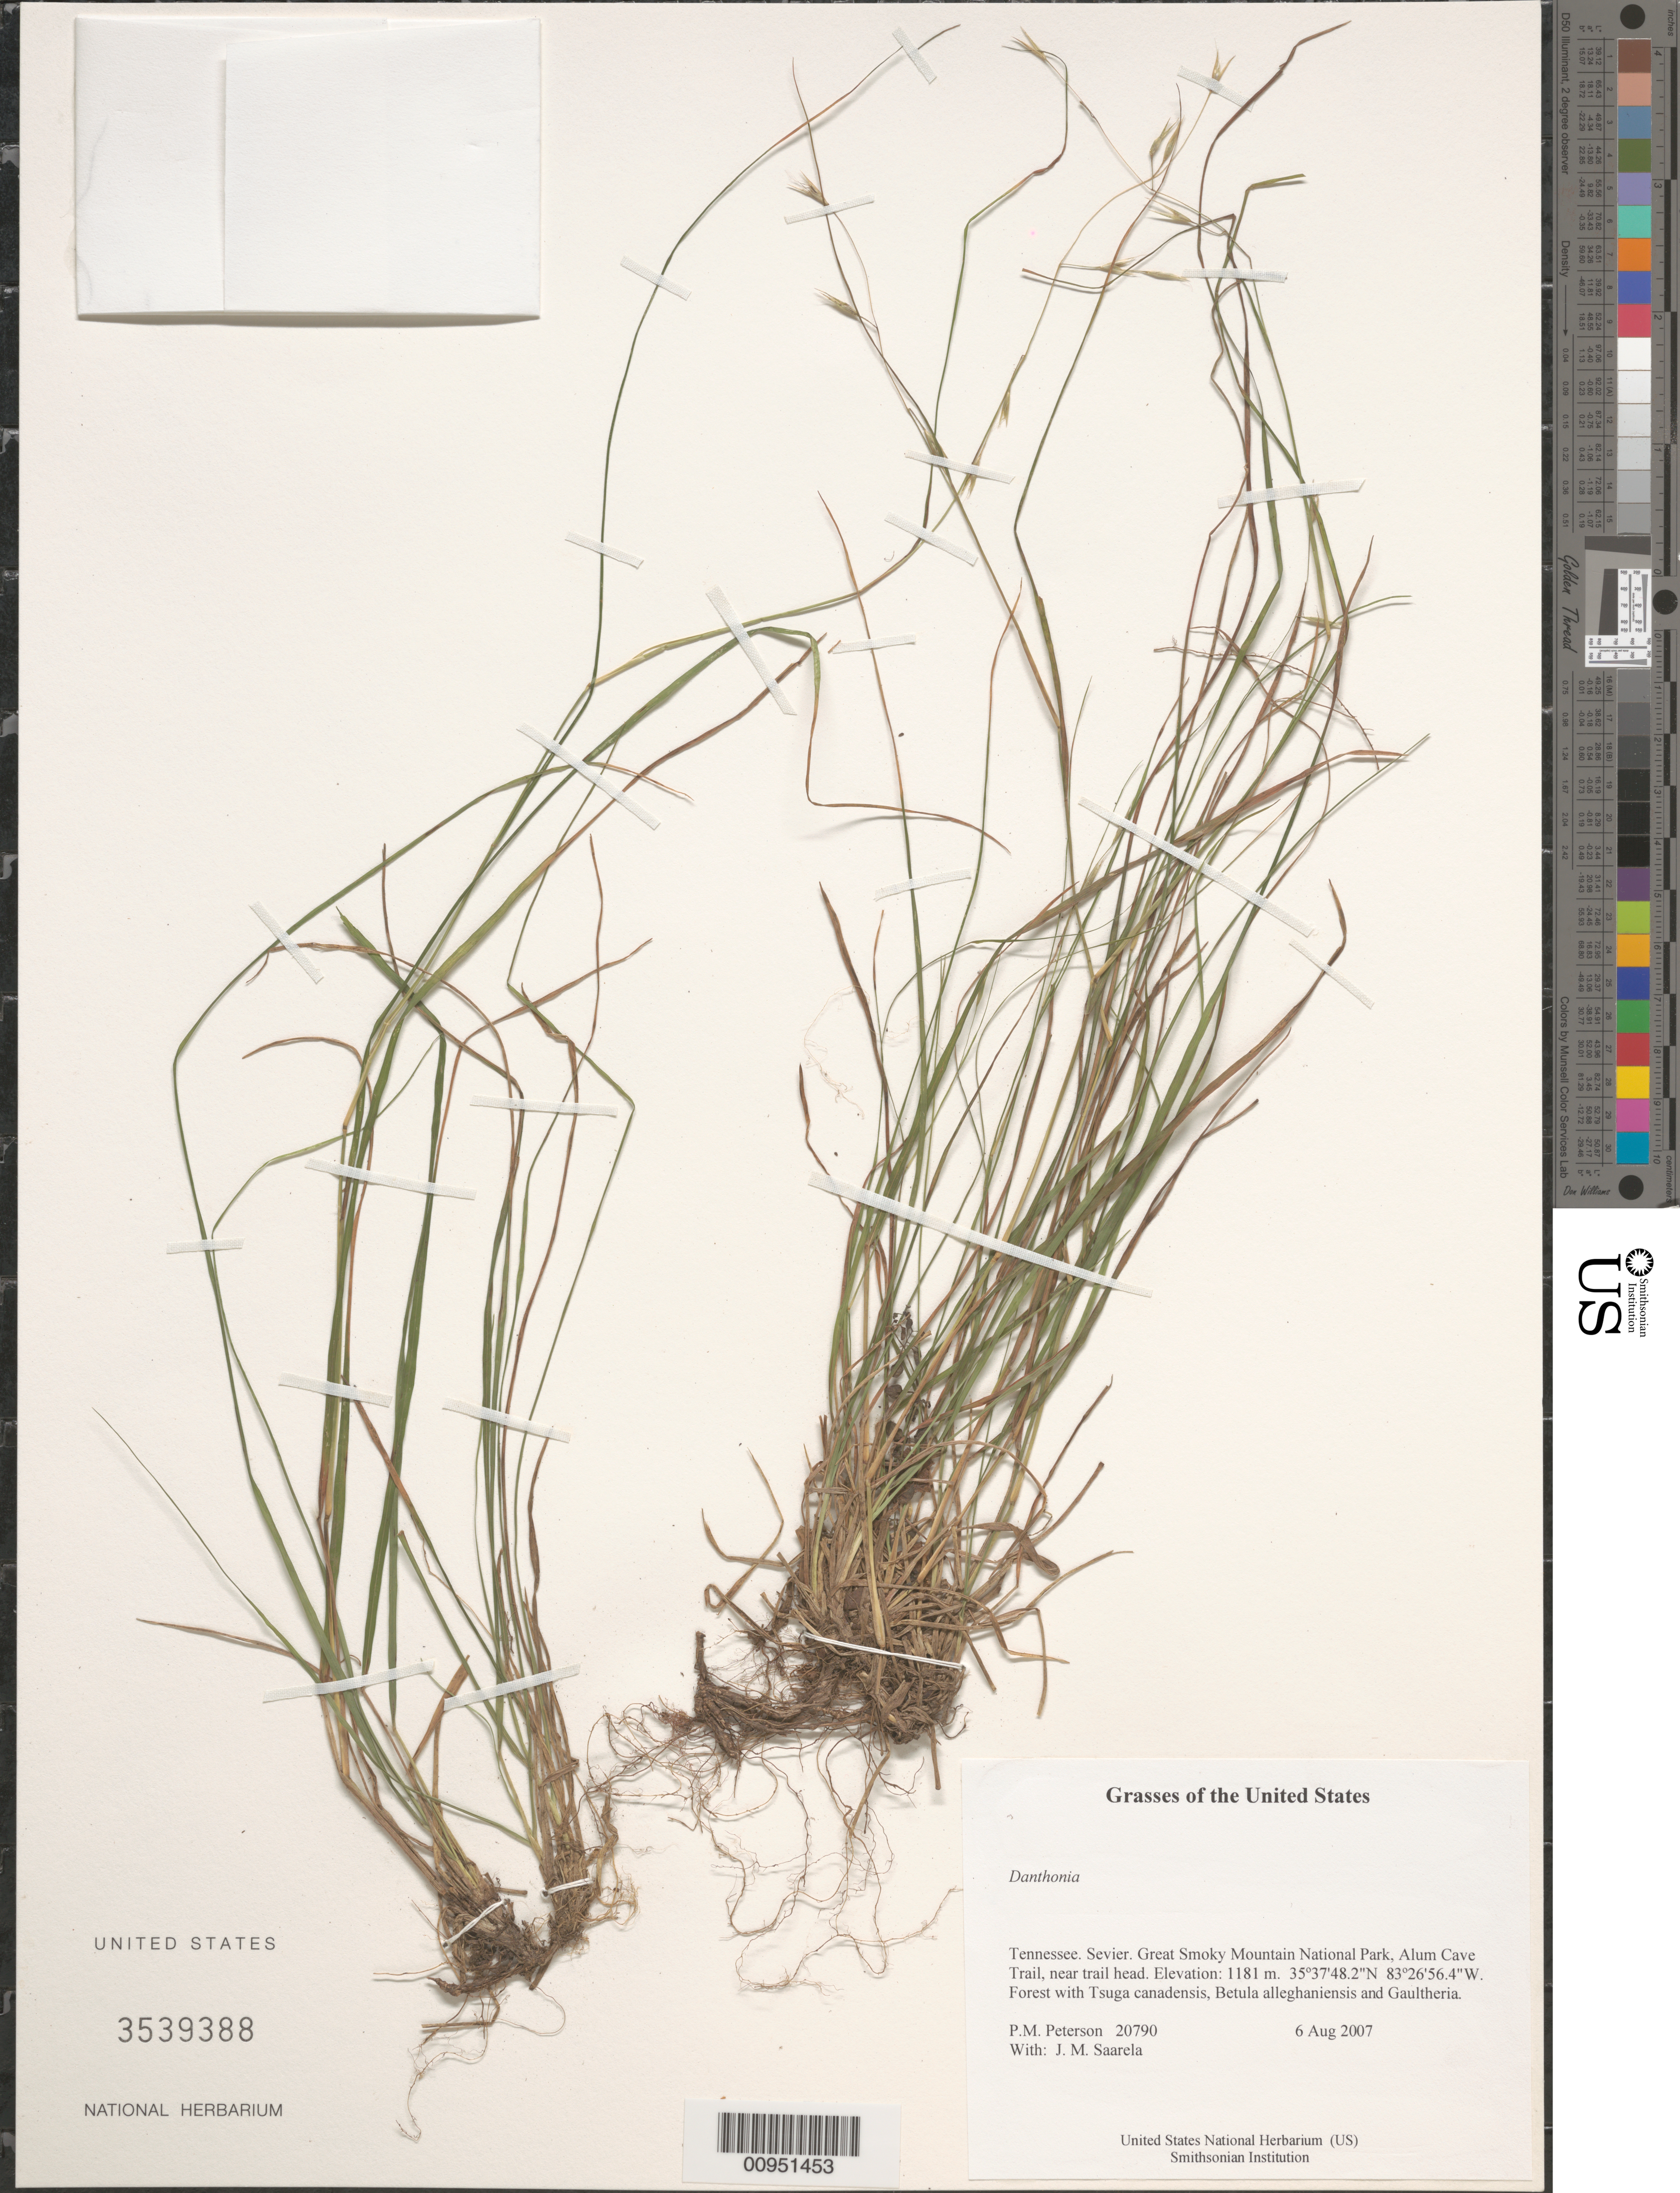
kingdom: Plantae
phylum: Tracheophyta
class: Liliopsida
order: Poales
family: Poaceae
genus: Danthonia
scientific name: Danthonia sp.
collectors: P. M. Peterson & J. Saarela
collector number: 20790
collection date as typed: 06 Aug 2007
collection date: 2007-08-06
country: United States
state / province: Tennessee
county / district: Sevier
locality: Great Smoky Mountain National Park, Alum Cave Trail, near trail head.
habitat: Forest with Tsuga canadensis, Betula alleghaniensis and Gaultheria.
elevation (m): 1181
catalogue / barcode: US 3539388